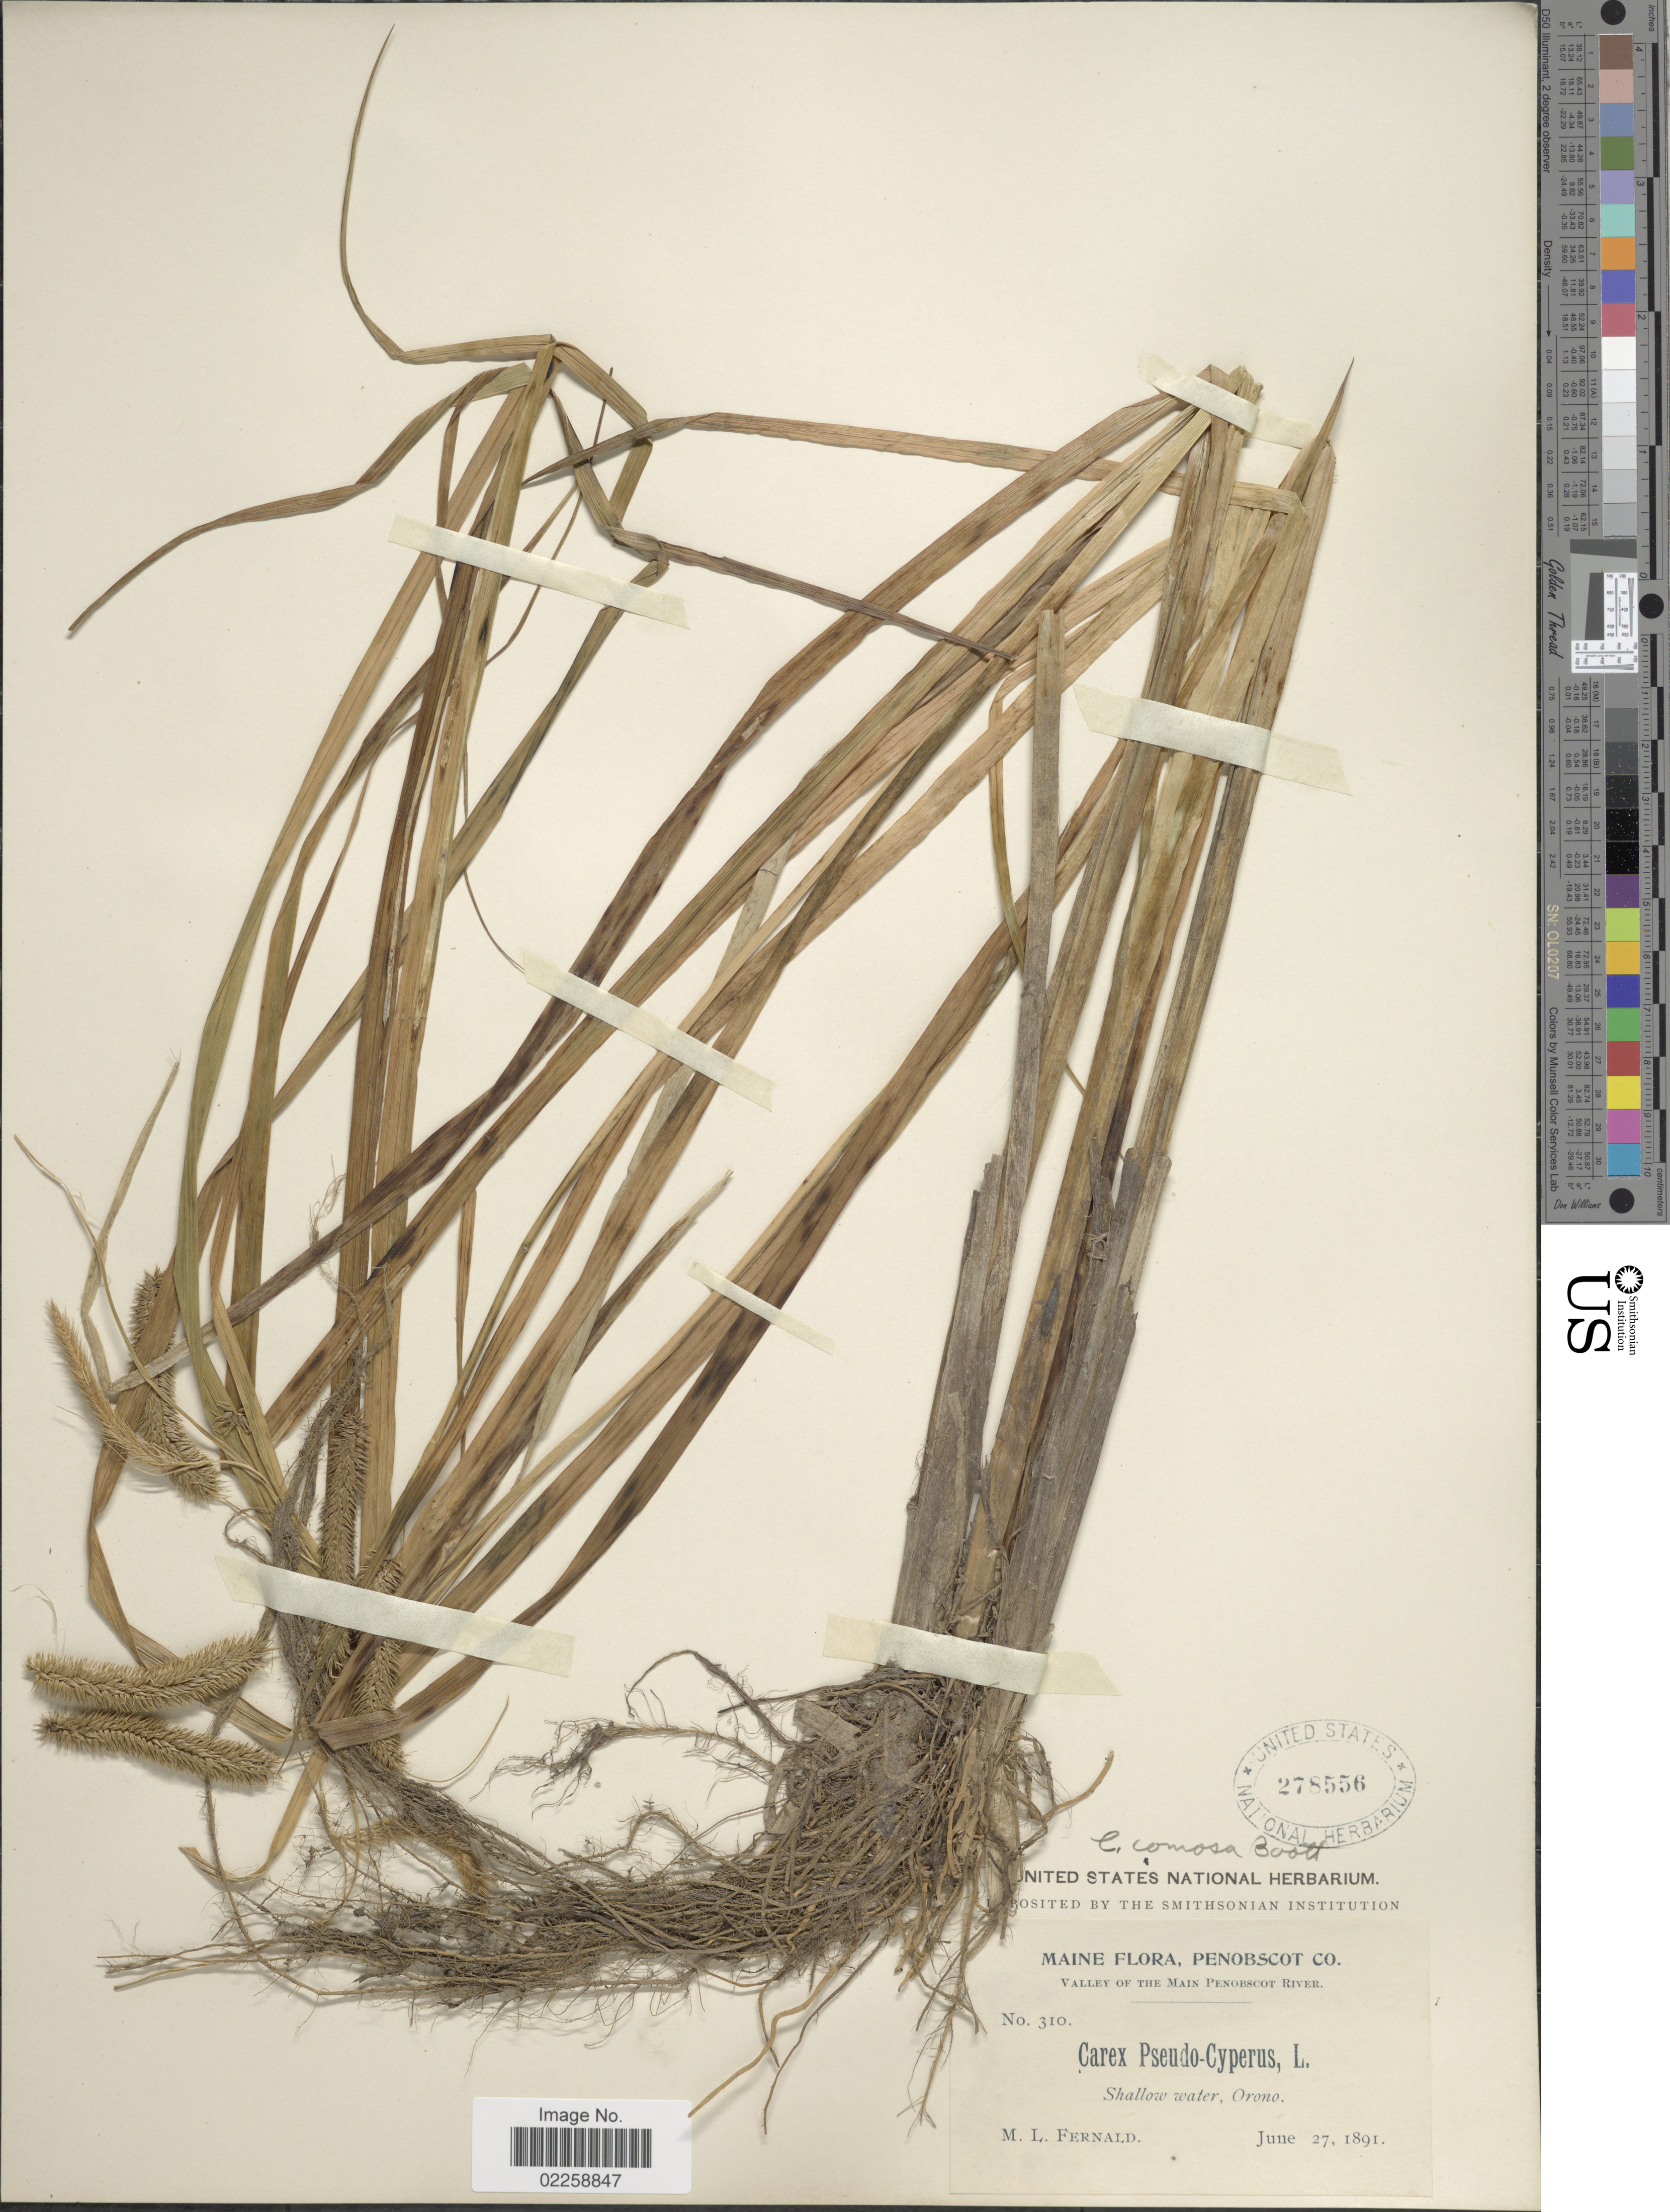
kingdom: Plantae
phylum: Tracheophyta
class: Liliopsida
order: Poales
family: Cyperaceae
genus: Carex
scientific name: Carex comosa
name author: Boott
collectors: M. L. Fernald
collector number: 310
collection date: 1891-06-27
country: United States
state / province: Maine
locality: Penobscot Co., Valley of the Main Penobscot River, Shallow water, Orono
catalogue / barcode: US 278556